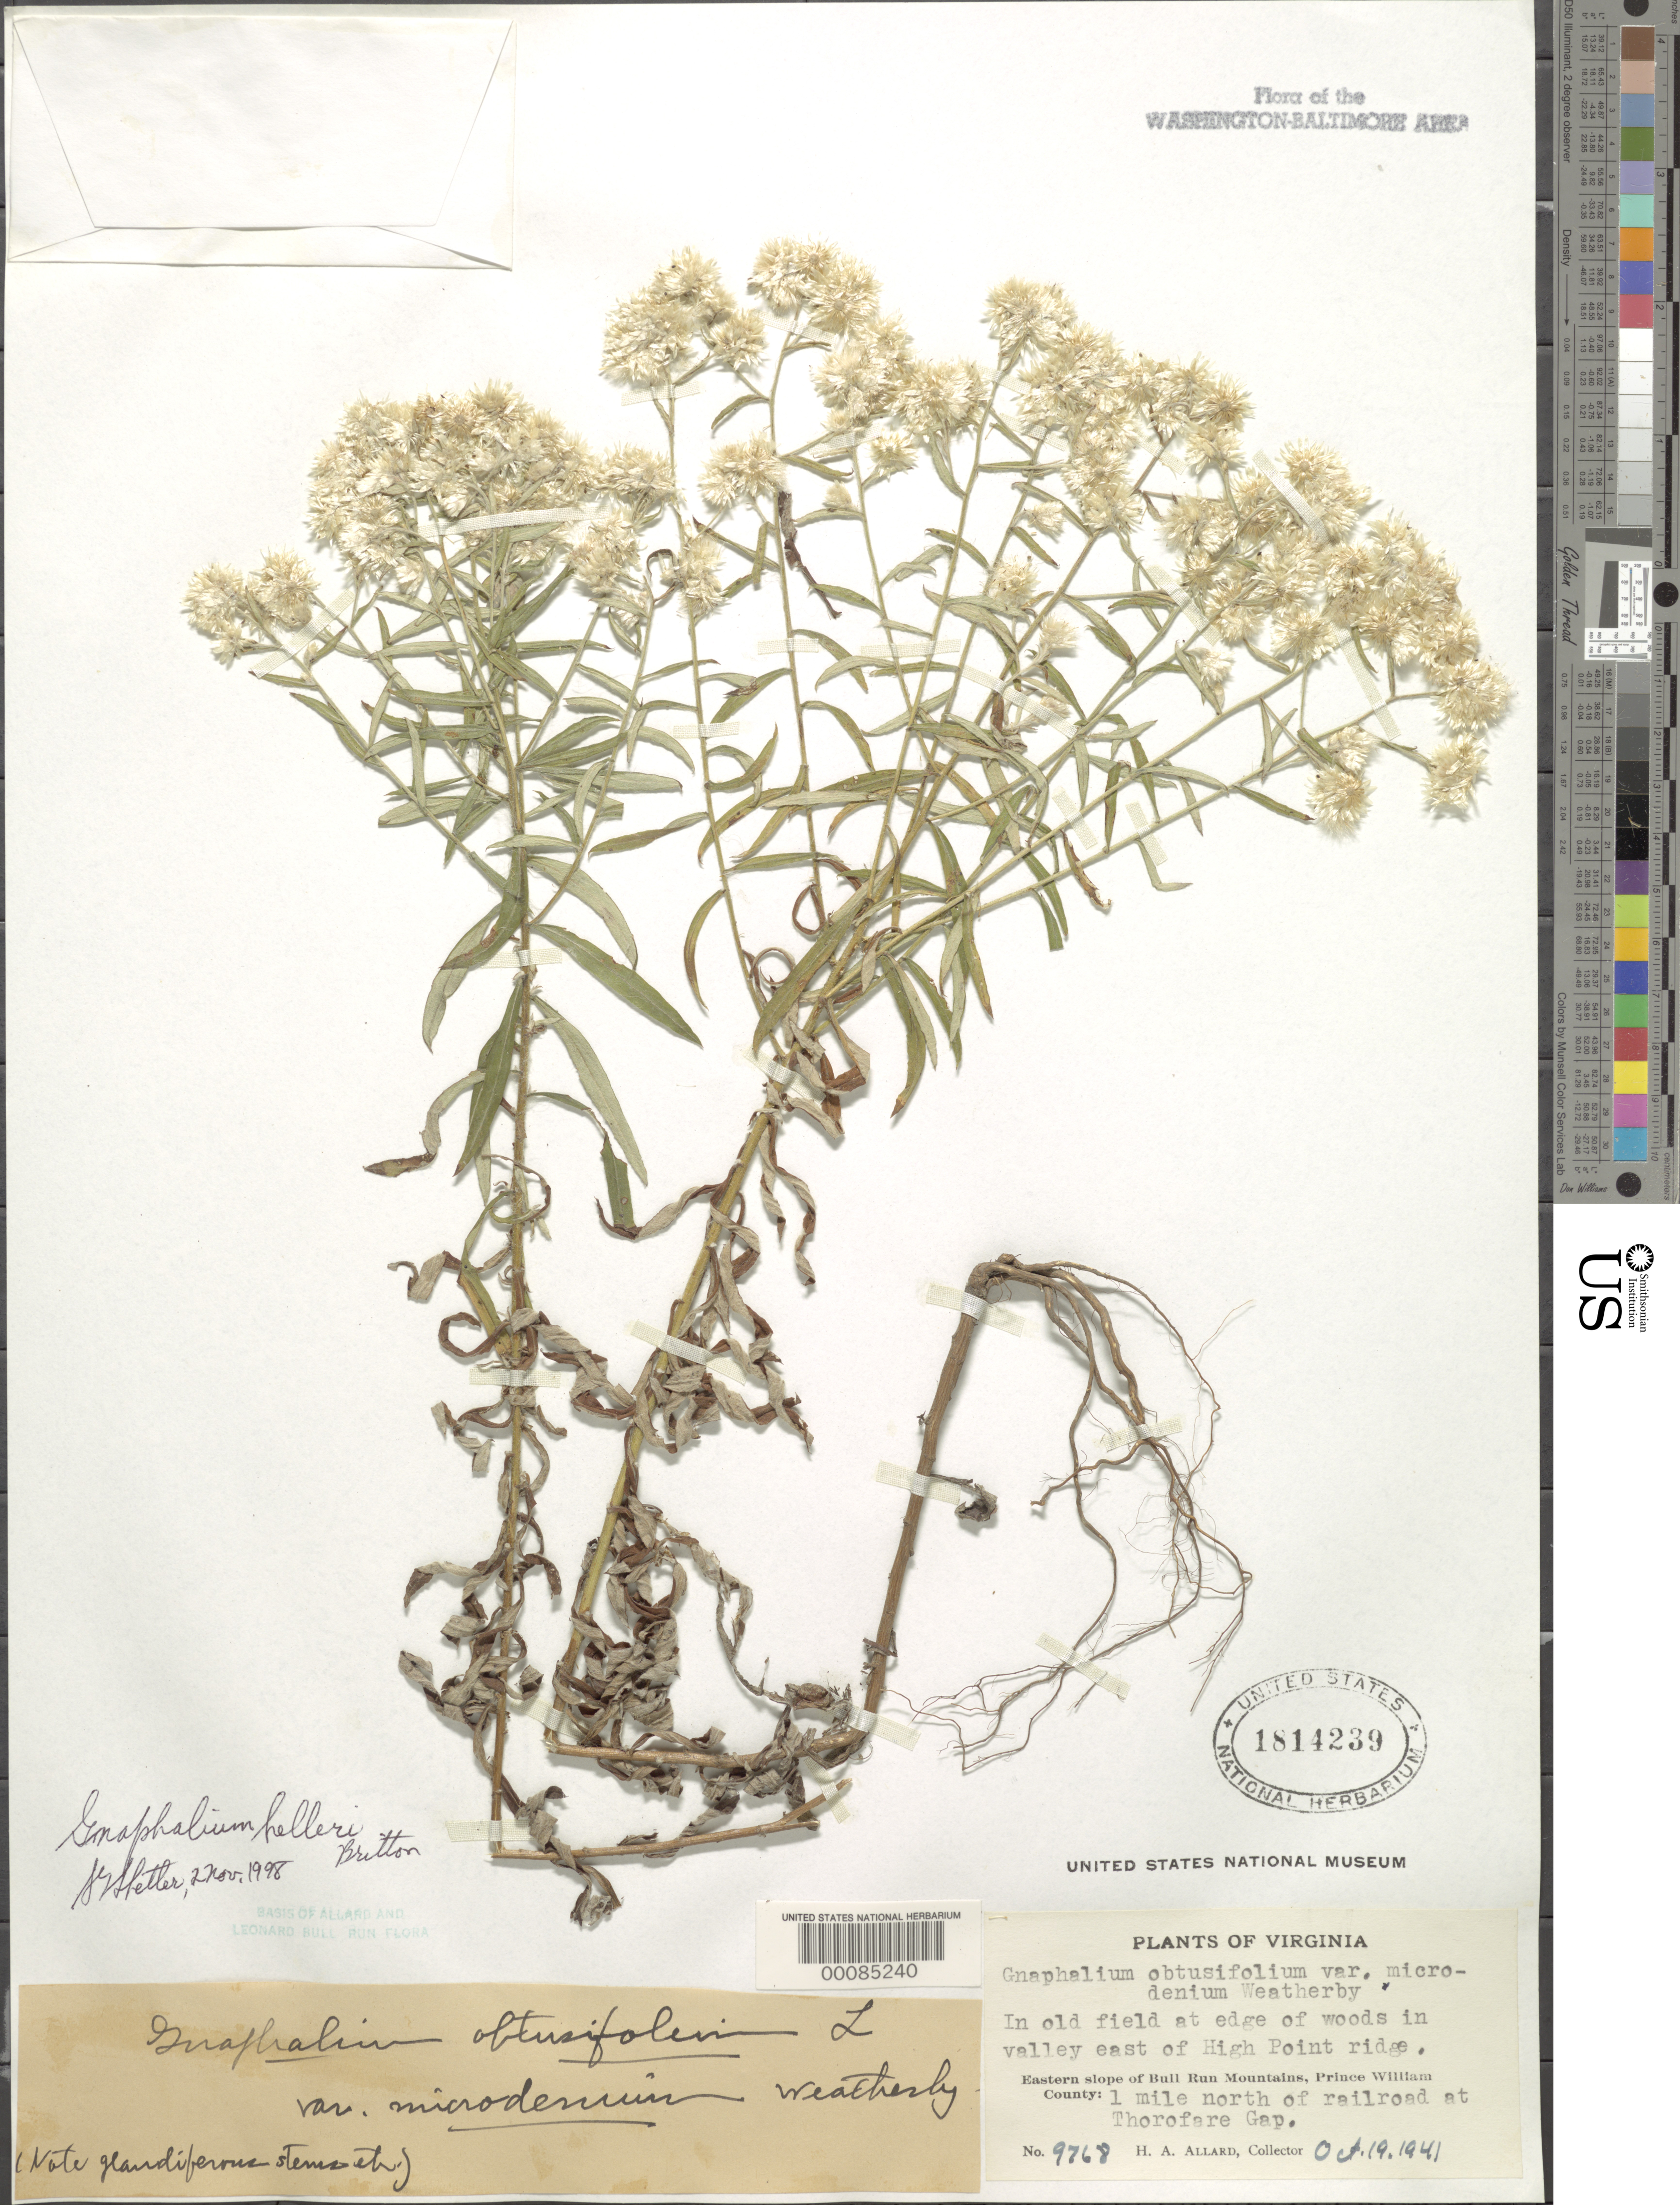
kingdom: Plantae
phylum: Tracheophyta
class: Magnoliopsida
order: Asterales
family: Asteraceae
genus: Pseudognaphalium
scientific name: Pseudognaphalium helleri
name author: (Britton) Anderb.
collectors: H. A. Allard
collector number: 9768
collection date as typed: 19 Oct 1941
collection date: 1941-10-19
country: United States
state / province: Virginia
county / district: Prince William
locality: East of High Point Ridge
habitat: Old field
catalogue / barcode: US 1814239